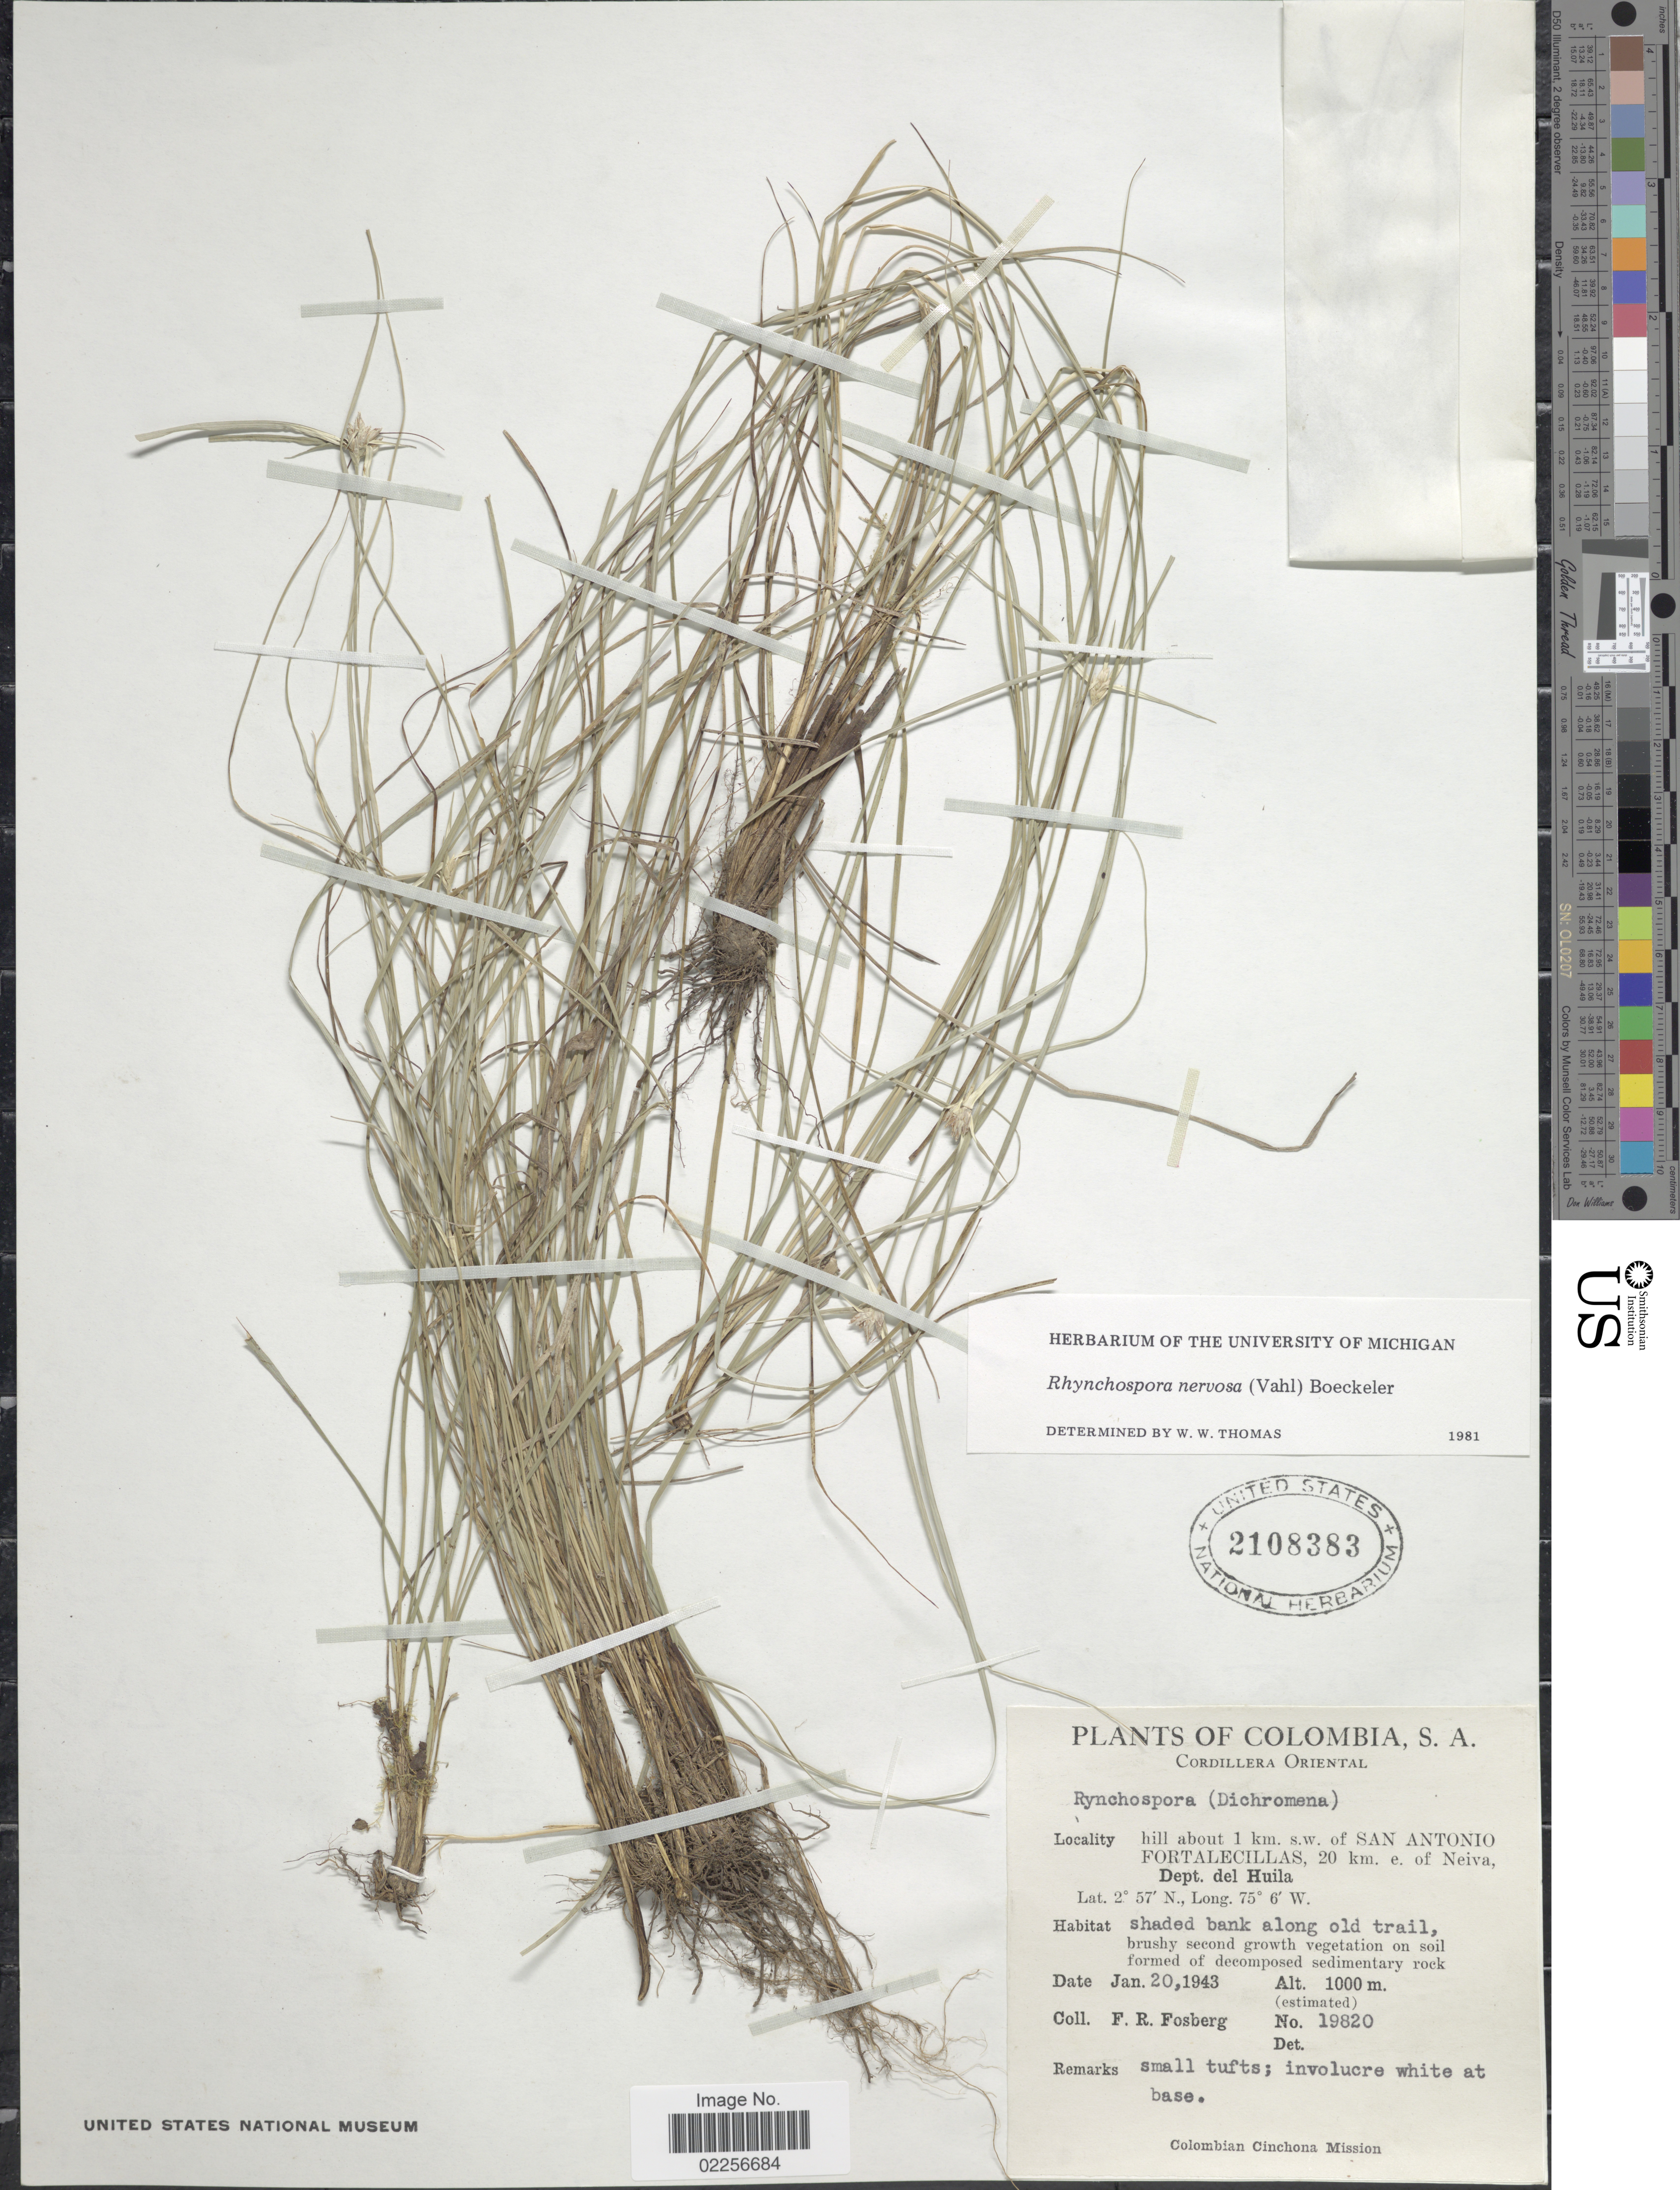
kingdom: Plantae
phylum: Tracheophyta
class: Liliopsida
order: Poales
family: Cyperaceae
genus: Rhynchospora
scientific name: Rhynchospora nervosa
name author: (Vahl) Boeckeler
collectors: F. R. Fosberg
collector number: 19820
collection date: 1943-01-20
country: Colombia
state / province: Huila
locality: Cordillera Oriental, hill about 1 km s.w. of San Antonio Fortalecillas, 20 km e. of Neiva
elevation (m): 1000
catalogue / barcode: US 2108383